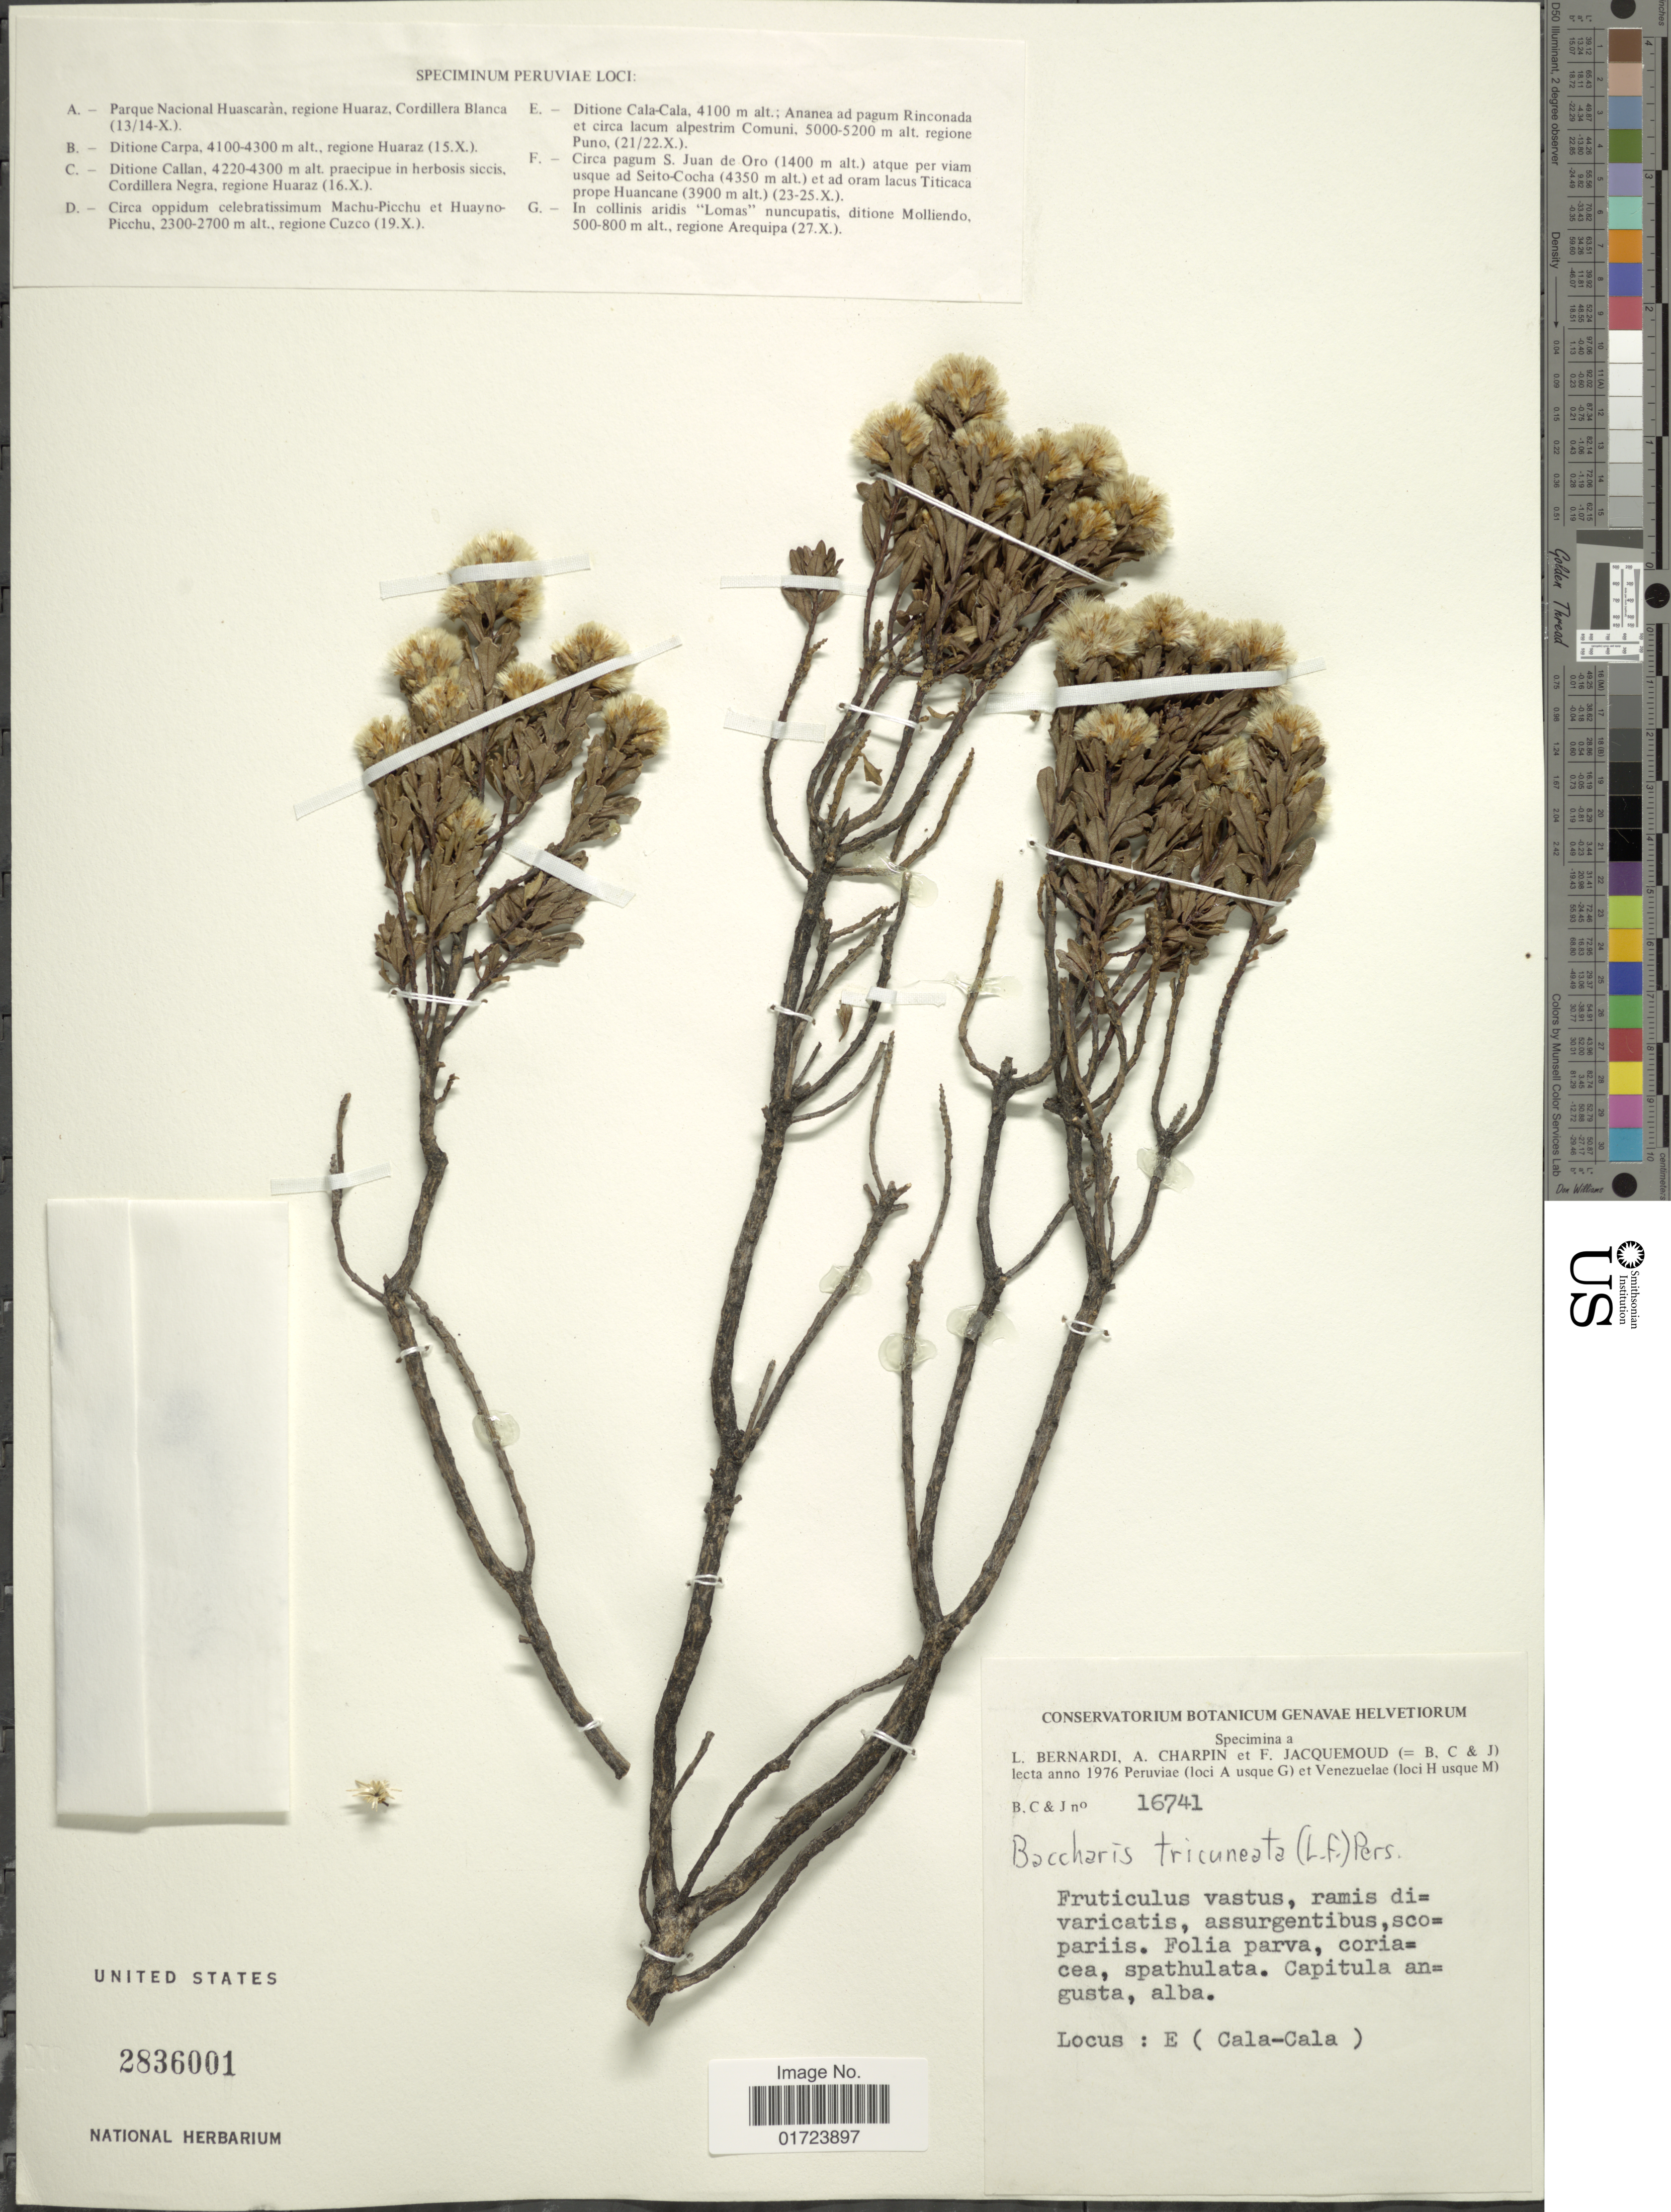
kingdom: Plantae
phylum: Tracheophyta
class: Magnoliopsida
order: Asterales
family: Asteraceae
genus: Baccharis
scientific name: Baccharis tricuneata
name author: (L. f.) Pers.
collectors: L. Bernardi, A. Charpin & F. Jacquemoud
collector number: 16741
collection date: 1976-10-21/1976-10-22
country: Peru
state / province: Puno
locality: (Cala Cala)., Ditione Cala Cala, Ananea ad pagum Rinconada et circa lacum alpestrim Comuni, regione Puno.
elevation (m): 4100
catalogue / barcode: US 2836001